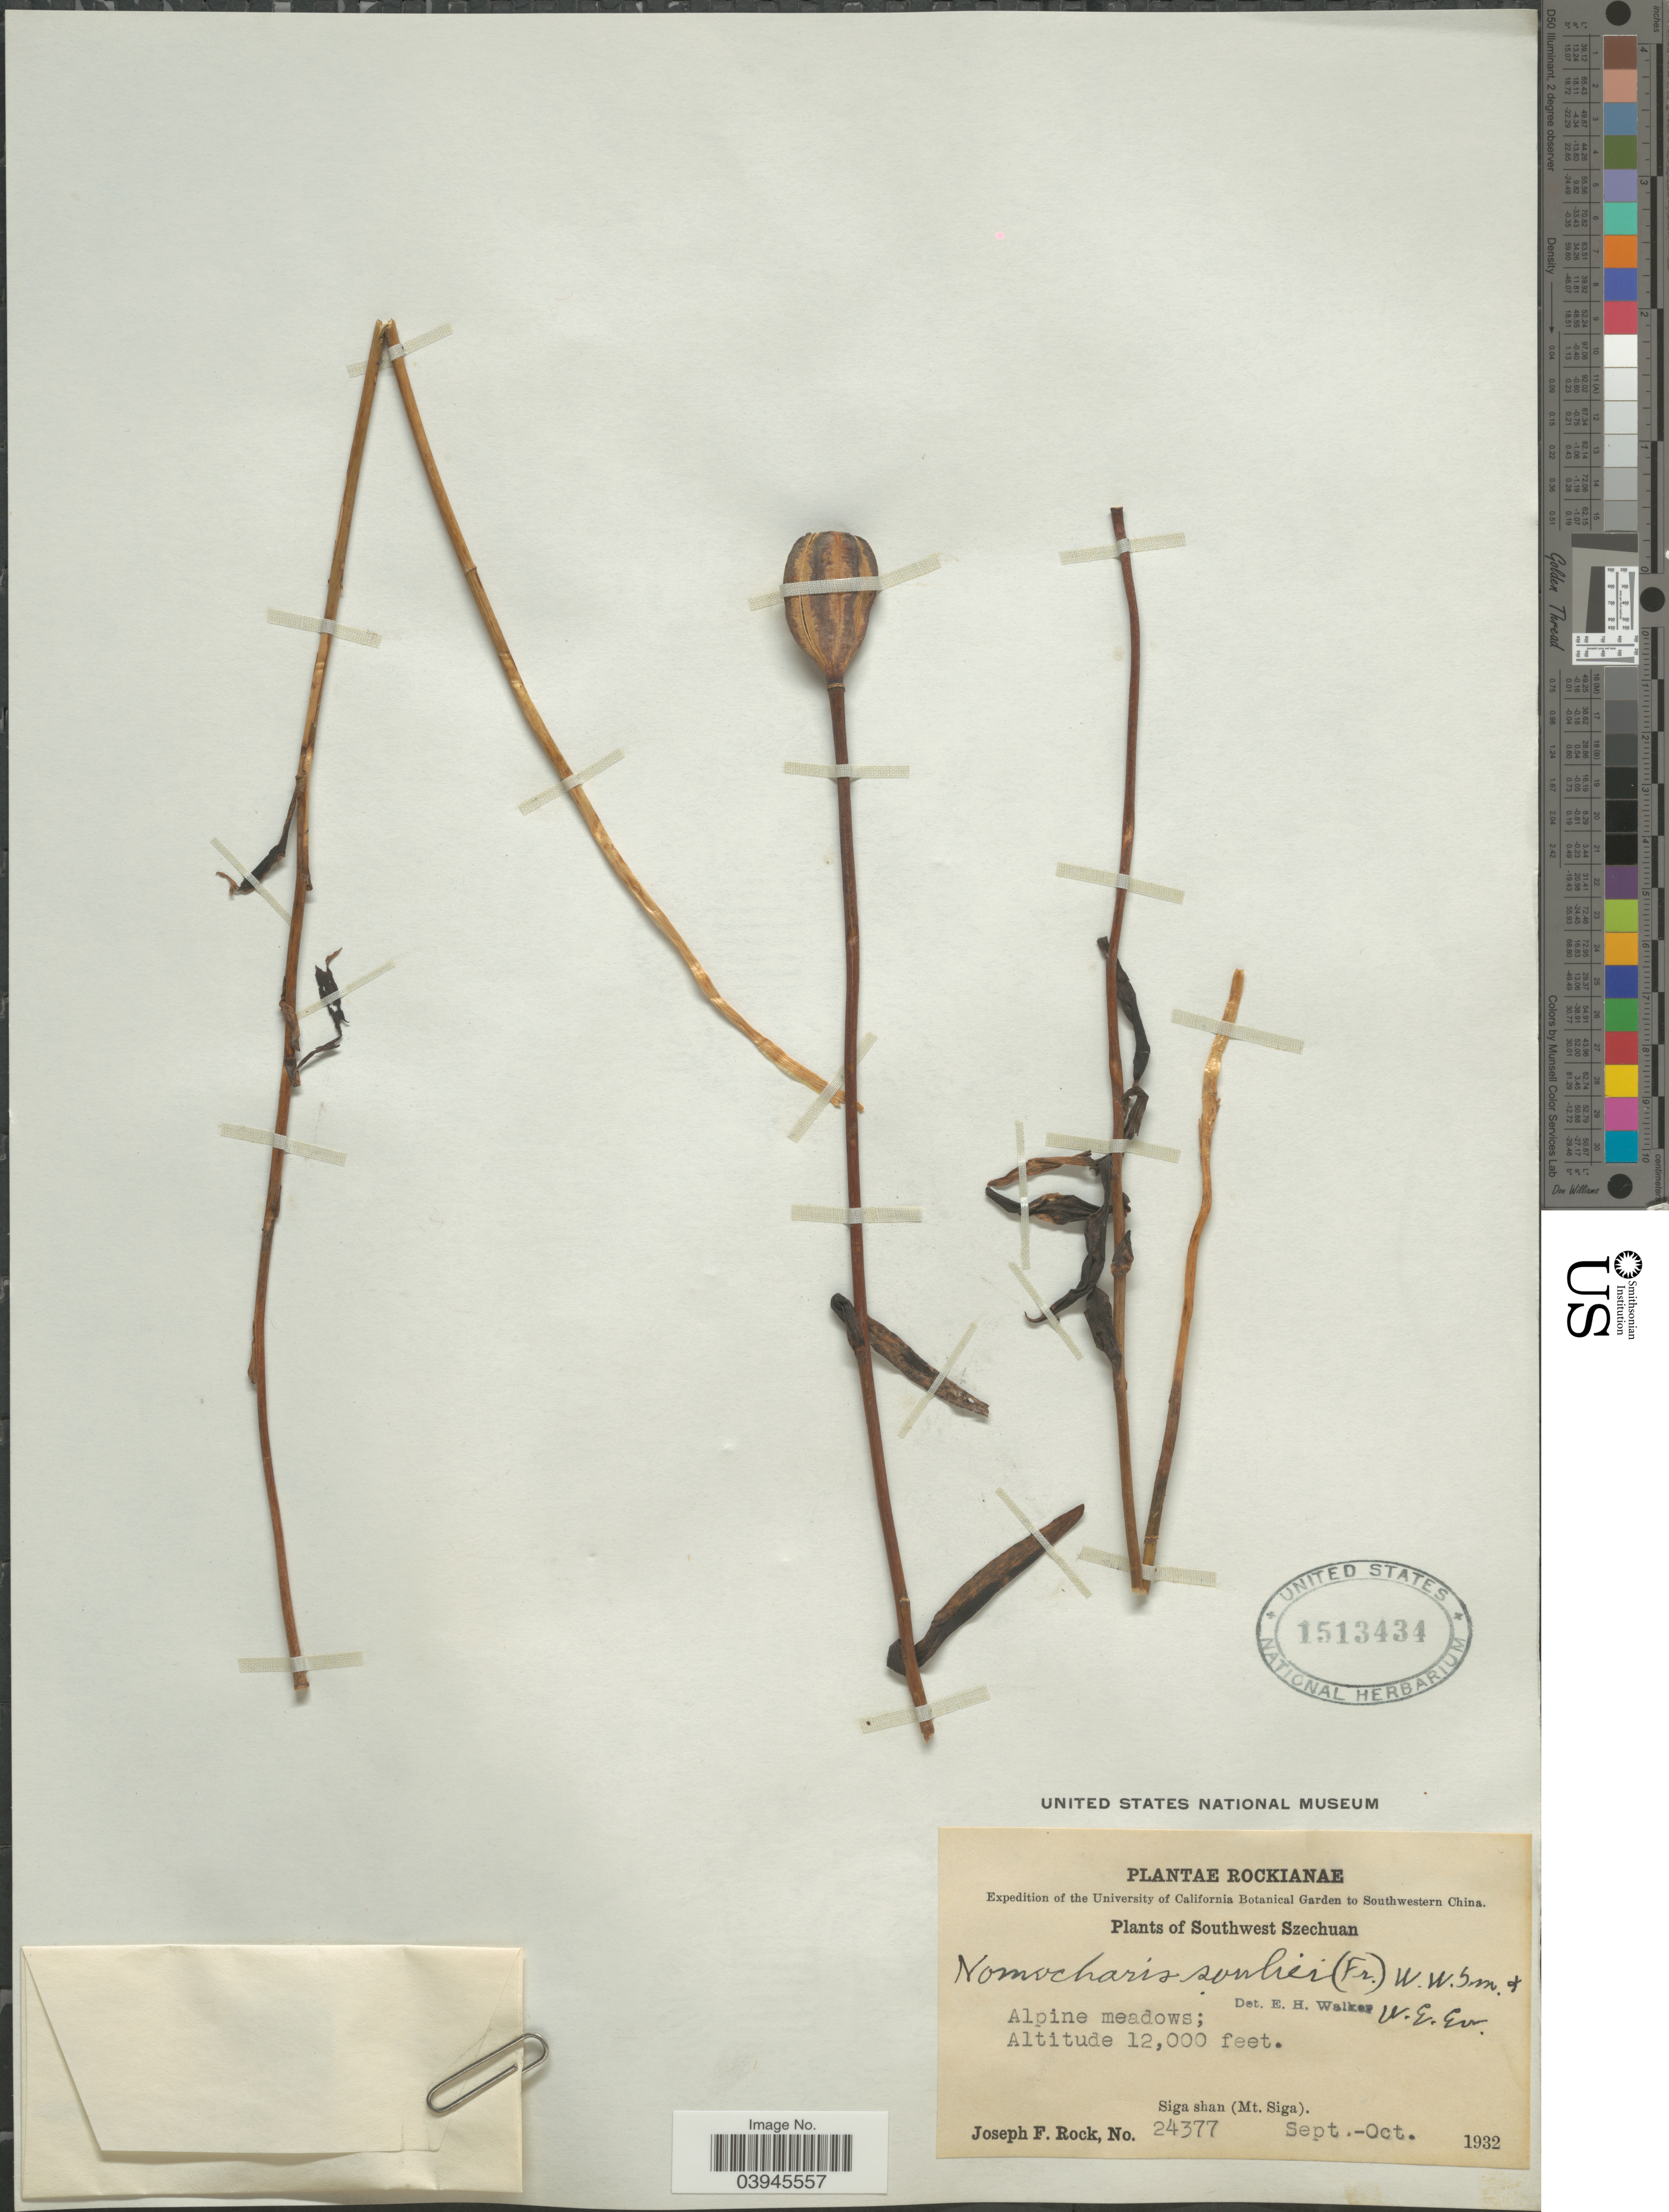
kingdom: Plantae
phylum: Tracheophyta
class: Liliopsida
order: Liliales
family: Liliaceae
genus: Lilium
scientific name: Lilium souliei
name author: (Franch.) Sealy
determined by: Strong, Mark T., (BOT), Smithsonian Institution - National Museum of Natural History (UNITED STATES)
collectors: J. F. Rock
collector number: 24377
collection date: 1932-09/1932-10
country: China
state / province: Sichuan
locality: Southwestern China. Southwest Szechuan. Siga shan (Mt. Siga).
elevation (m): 3658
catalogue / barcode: US 1513434